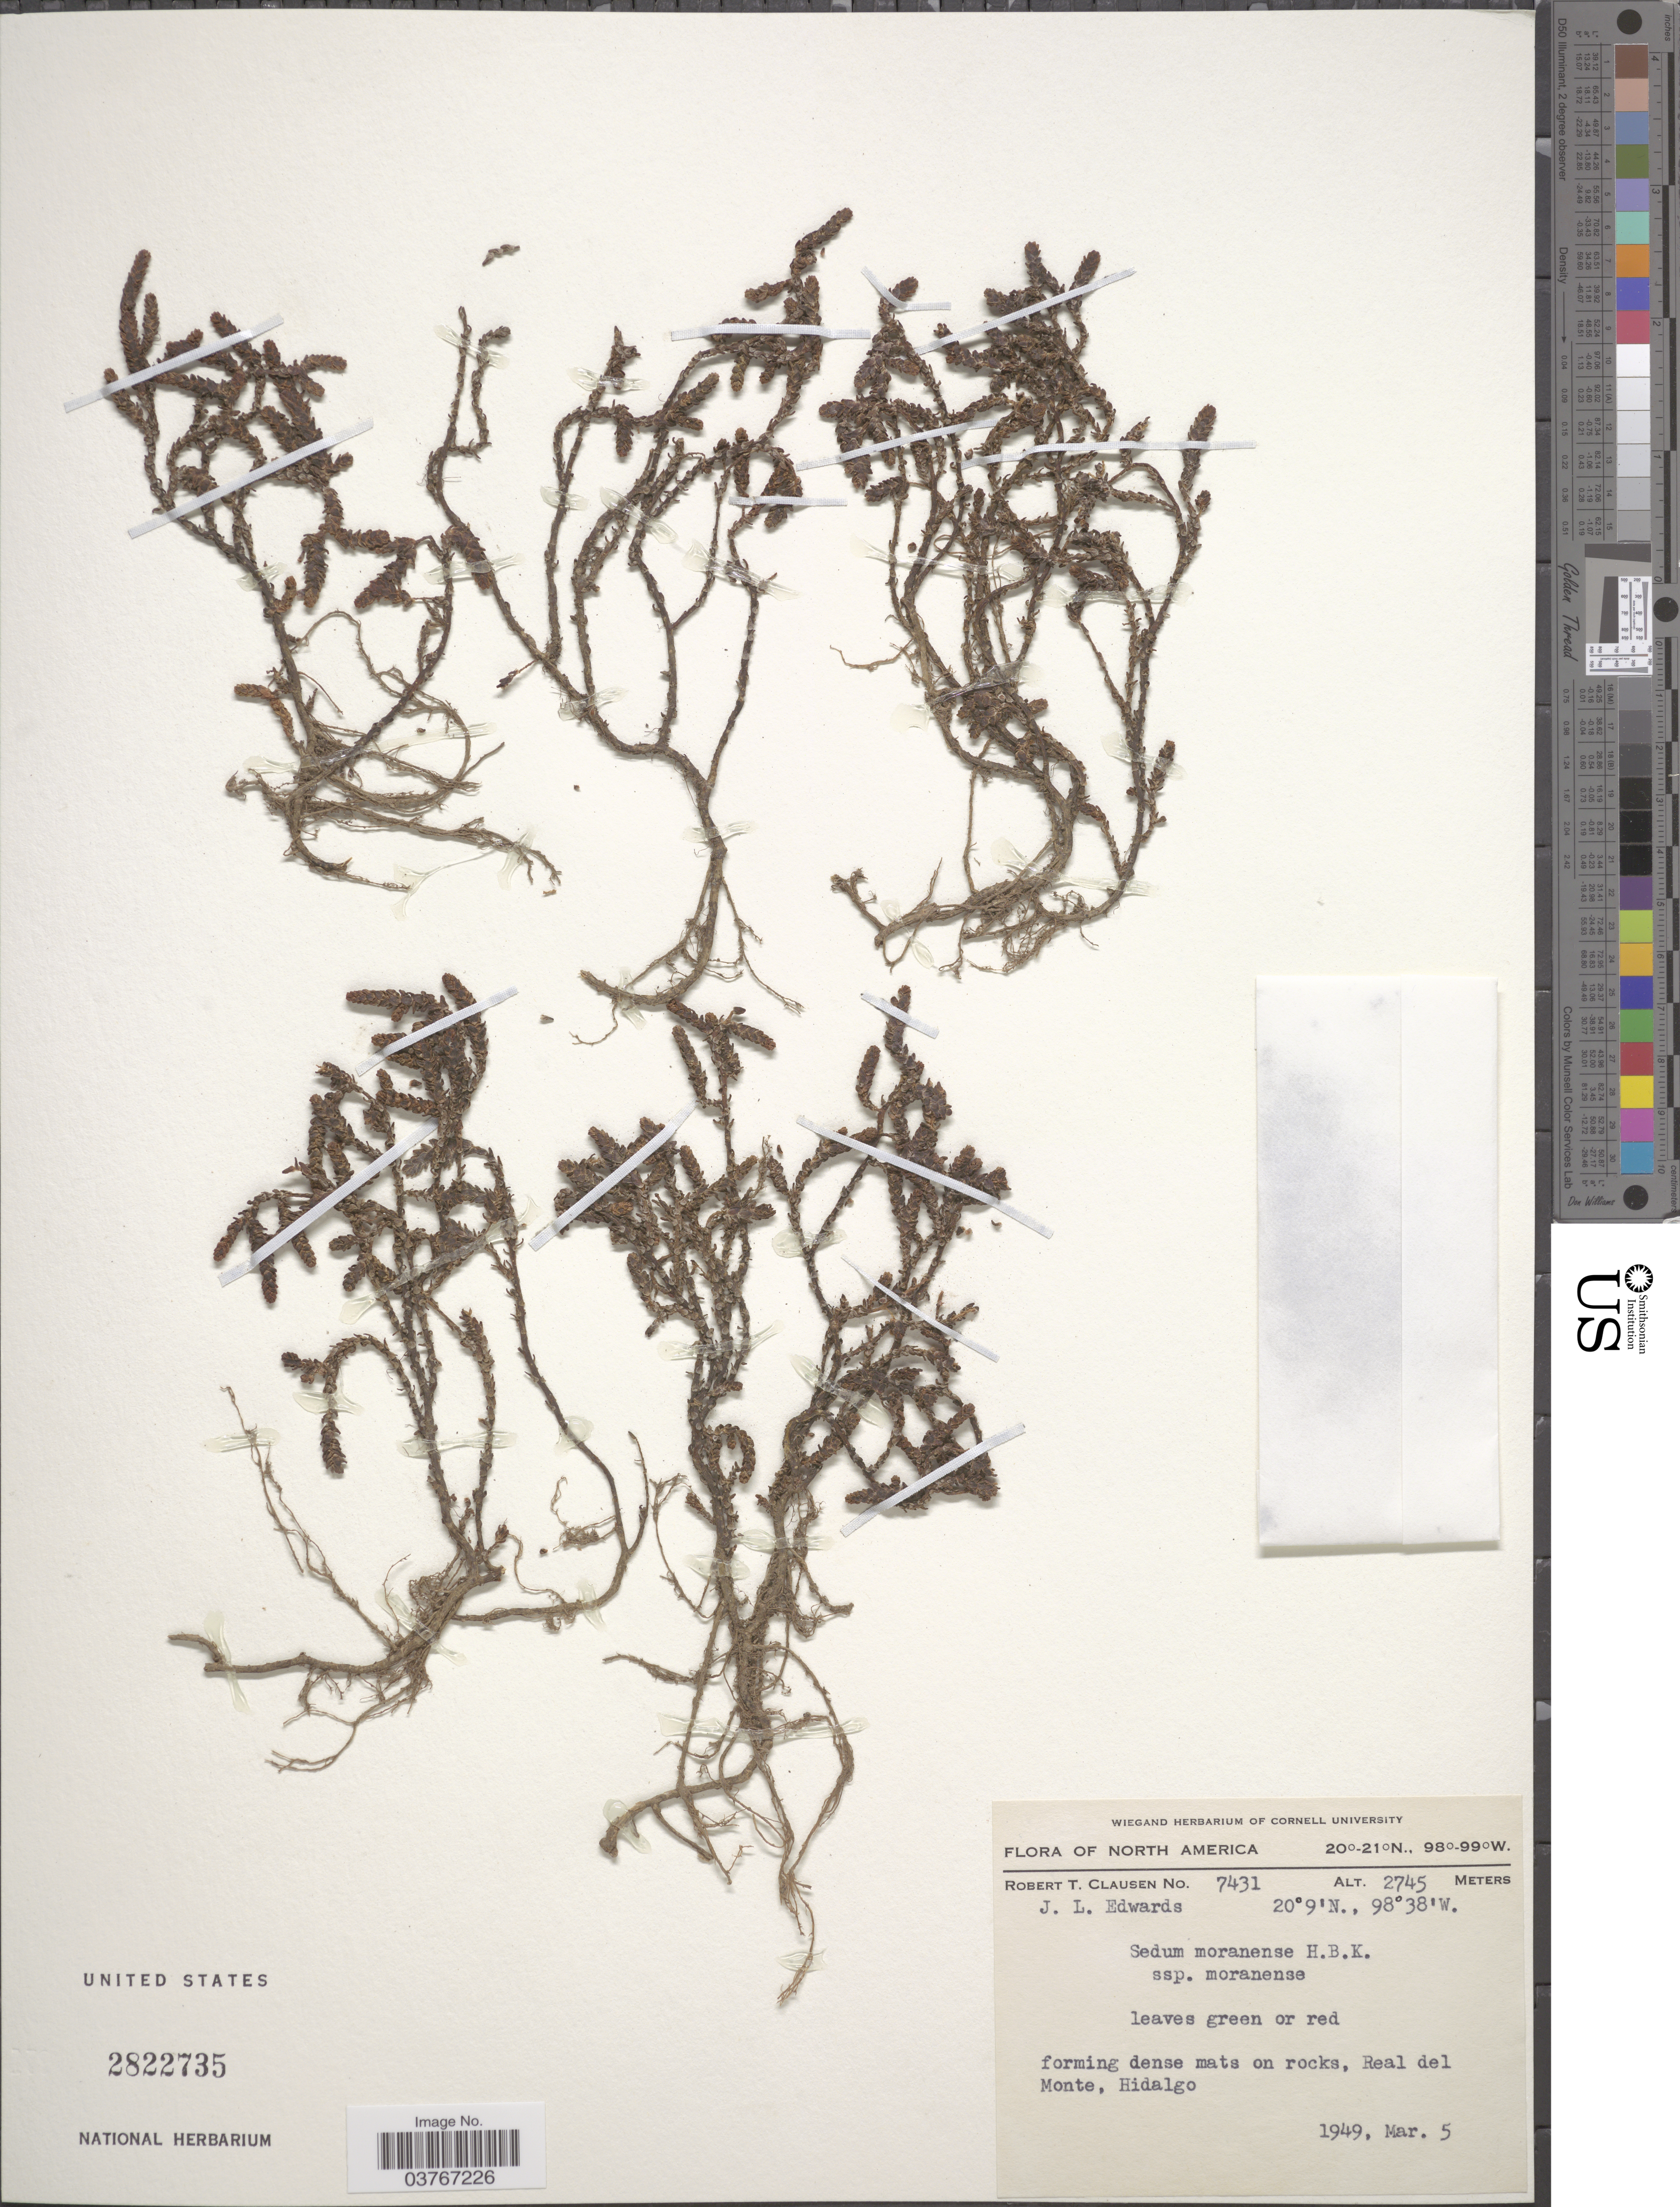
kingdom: Plantae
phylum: Tracheophyta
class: Magnoliopsida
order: Saxifragales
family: Crassulaceae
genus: Sedum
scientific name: Sedum moranense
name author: Kunth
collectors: R. T. Clausen & J. Edwards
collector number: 7431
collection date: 1949-03-05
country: Mexico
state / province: Hidalgo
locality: Real del Monte.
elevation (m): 2745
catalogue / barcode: US 2822735